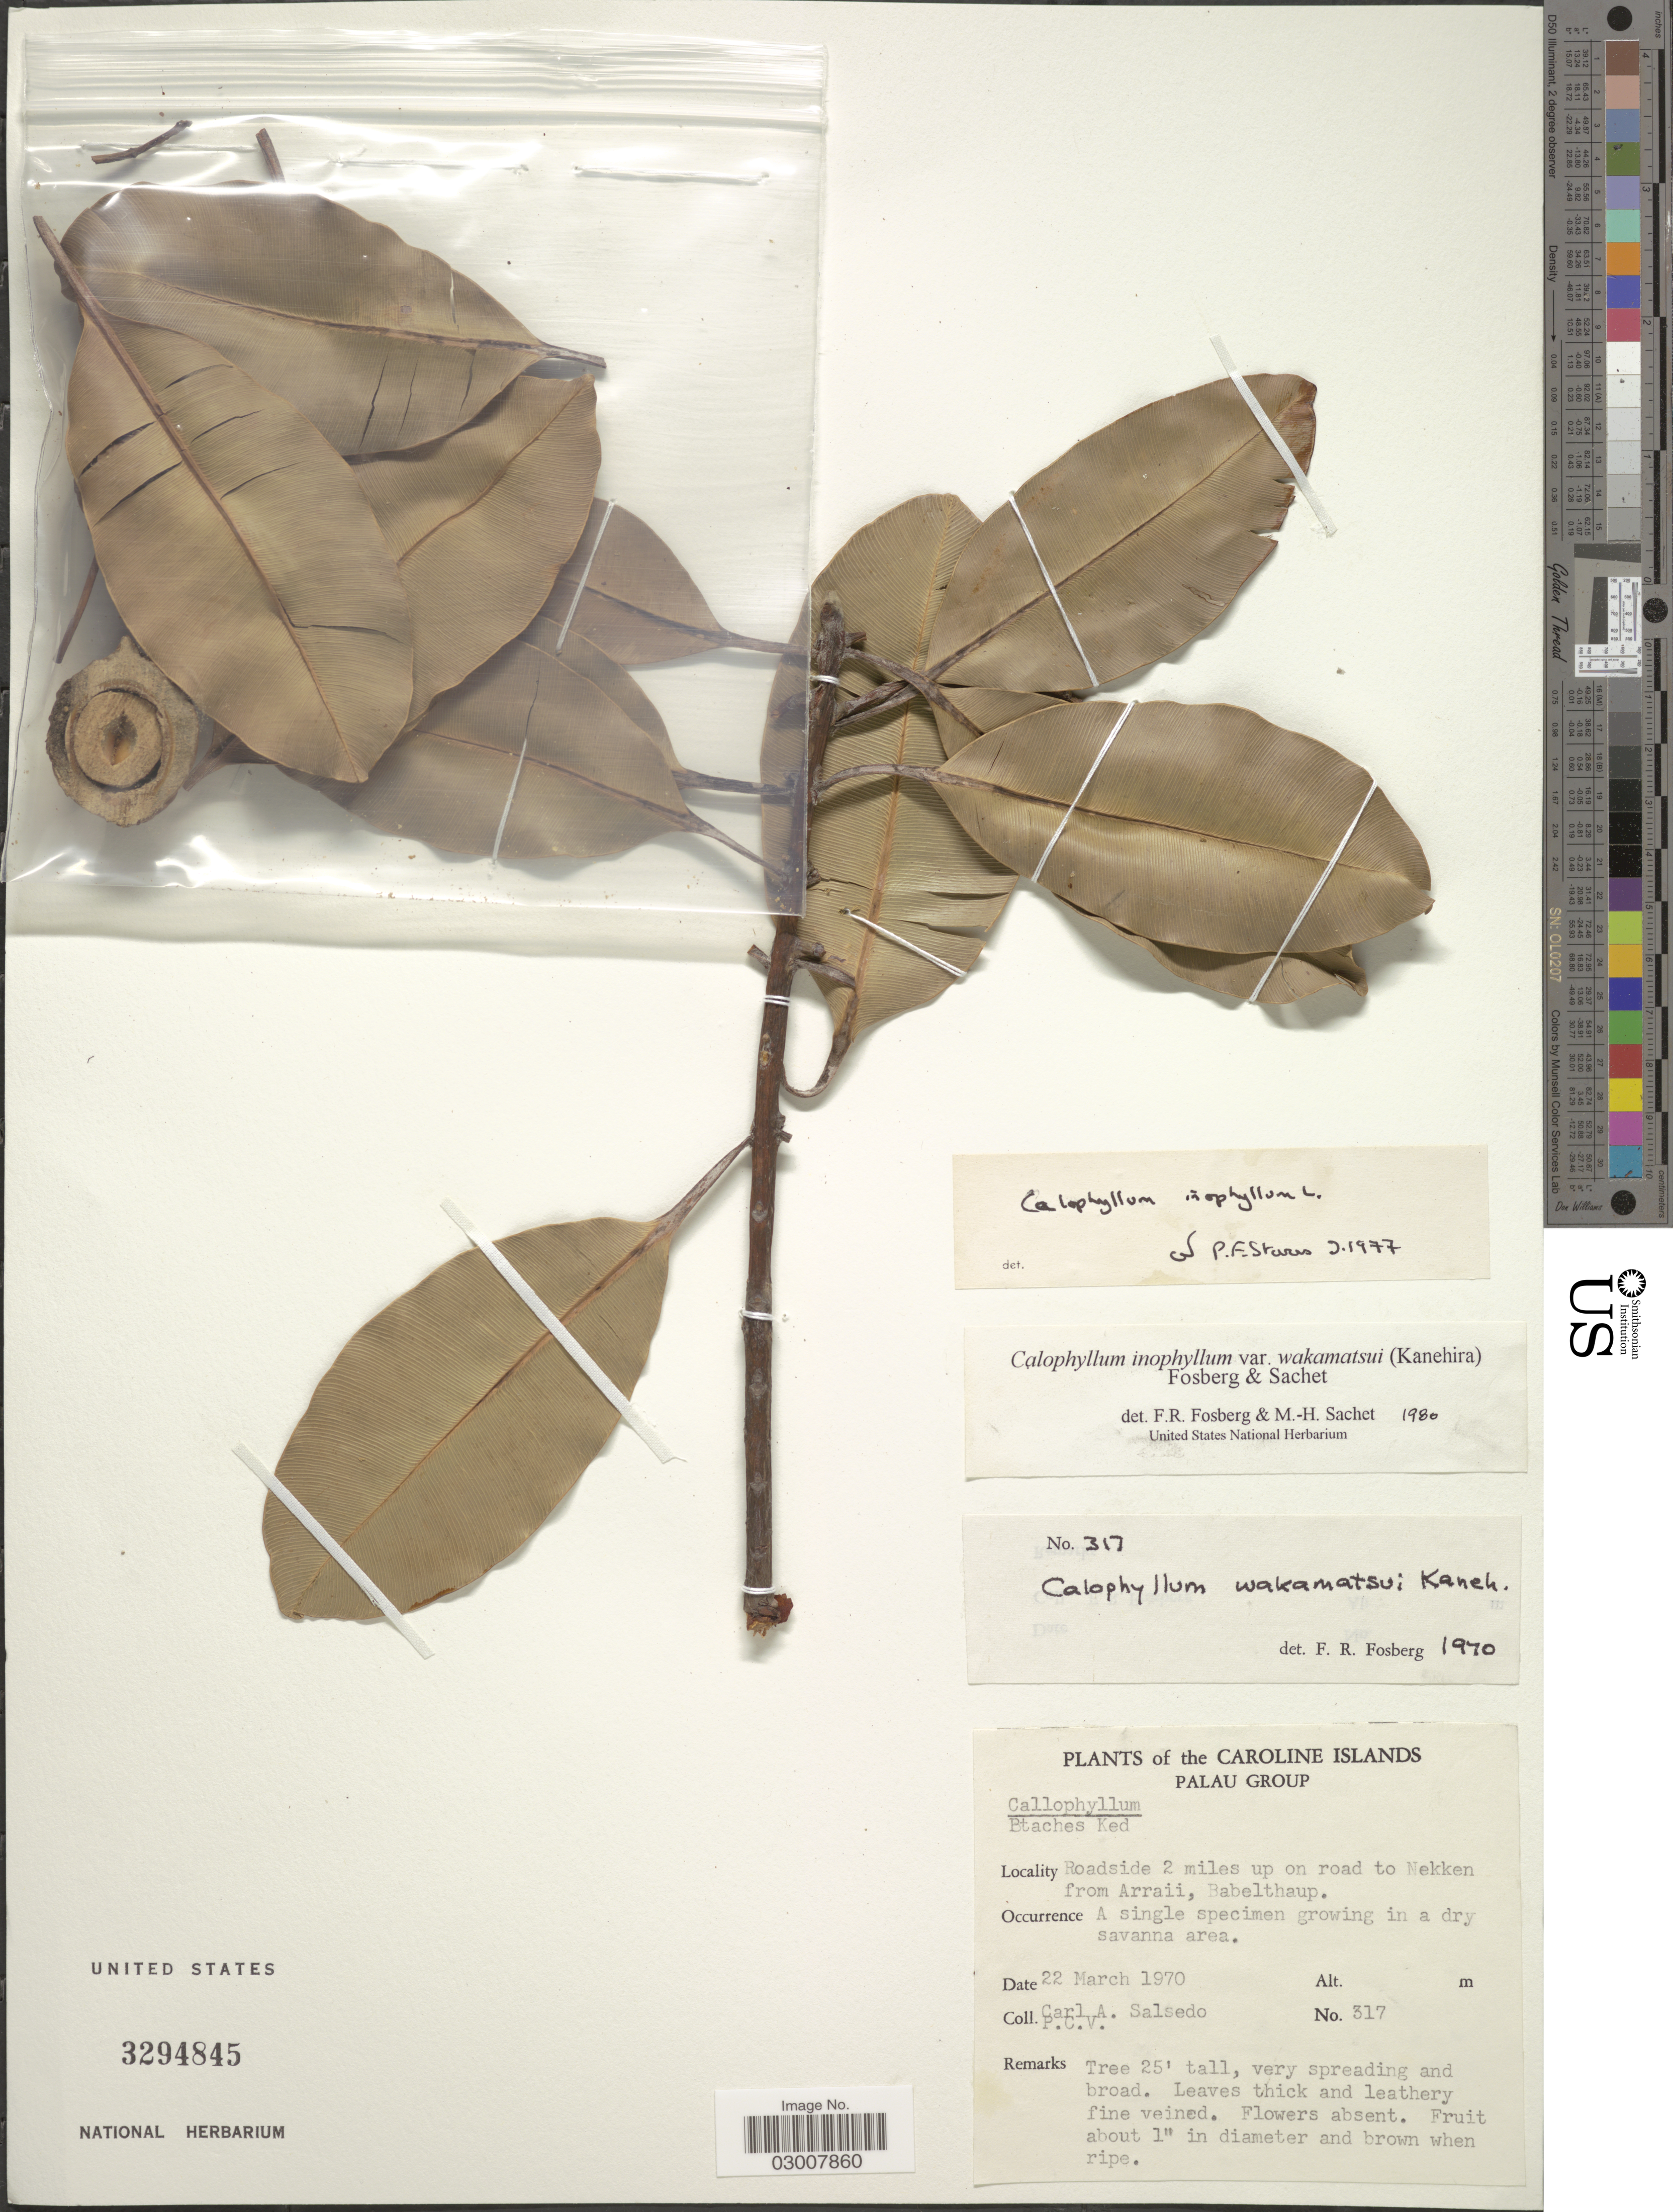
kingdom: Plantae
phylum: Tracheophyta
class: Magnoliopsida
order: Malpighiales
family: Calophyllaceae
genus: Calophyllum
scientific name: Calophyllum inophyllum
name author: L.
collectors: C.A. Salsedo & P. C. V.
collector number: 317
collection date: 1970-03-22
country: Palau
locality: The Caroline Islands, Palau Group. Roadside 2 miles up on road to Nekken from Arraii, Babelthaup.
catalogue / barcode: US 3294845